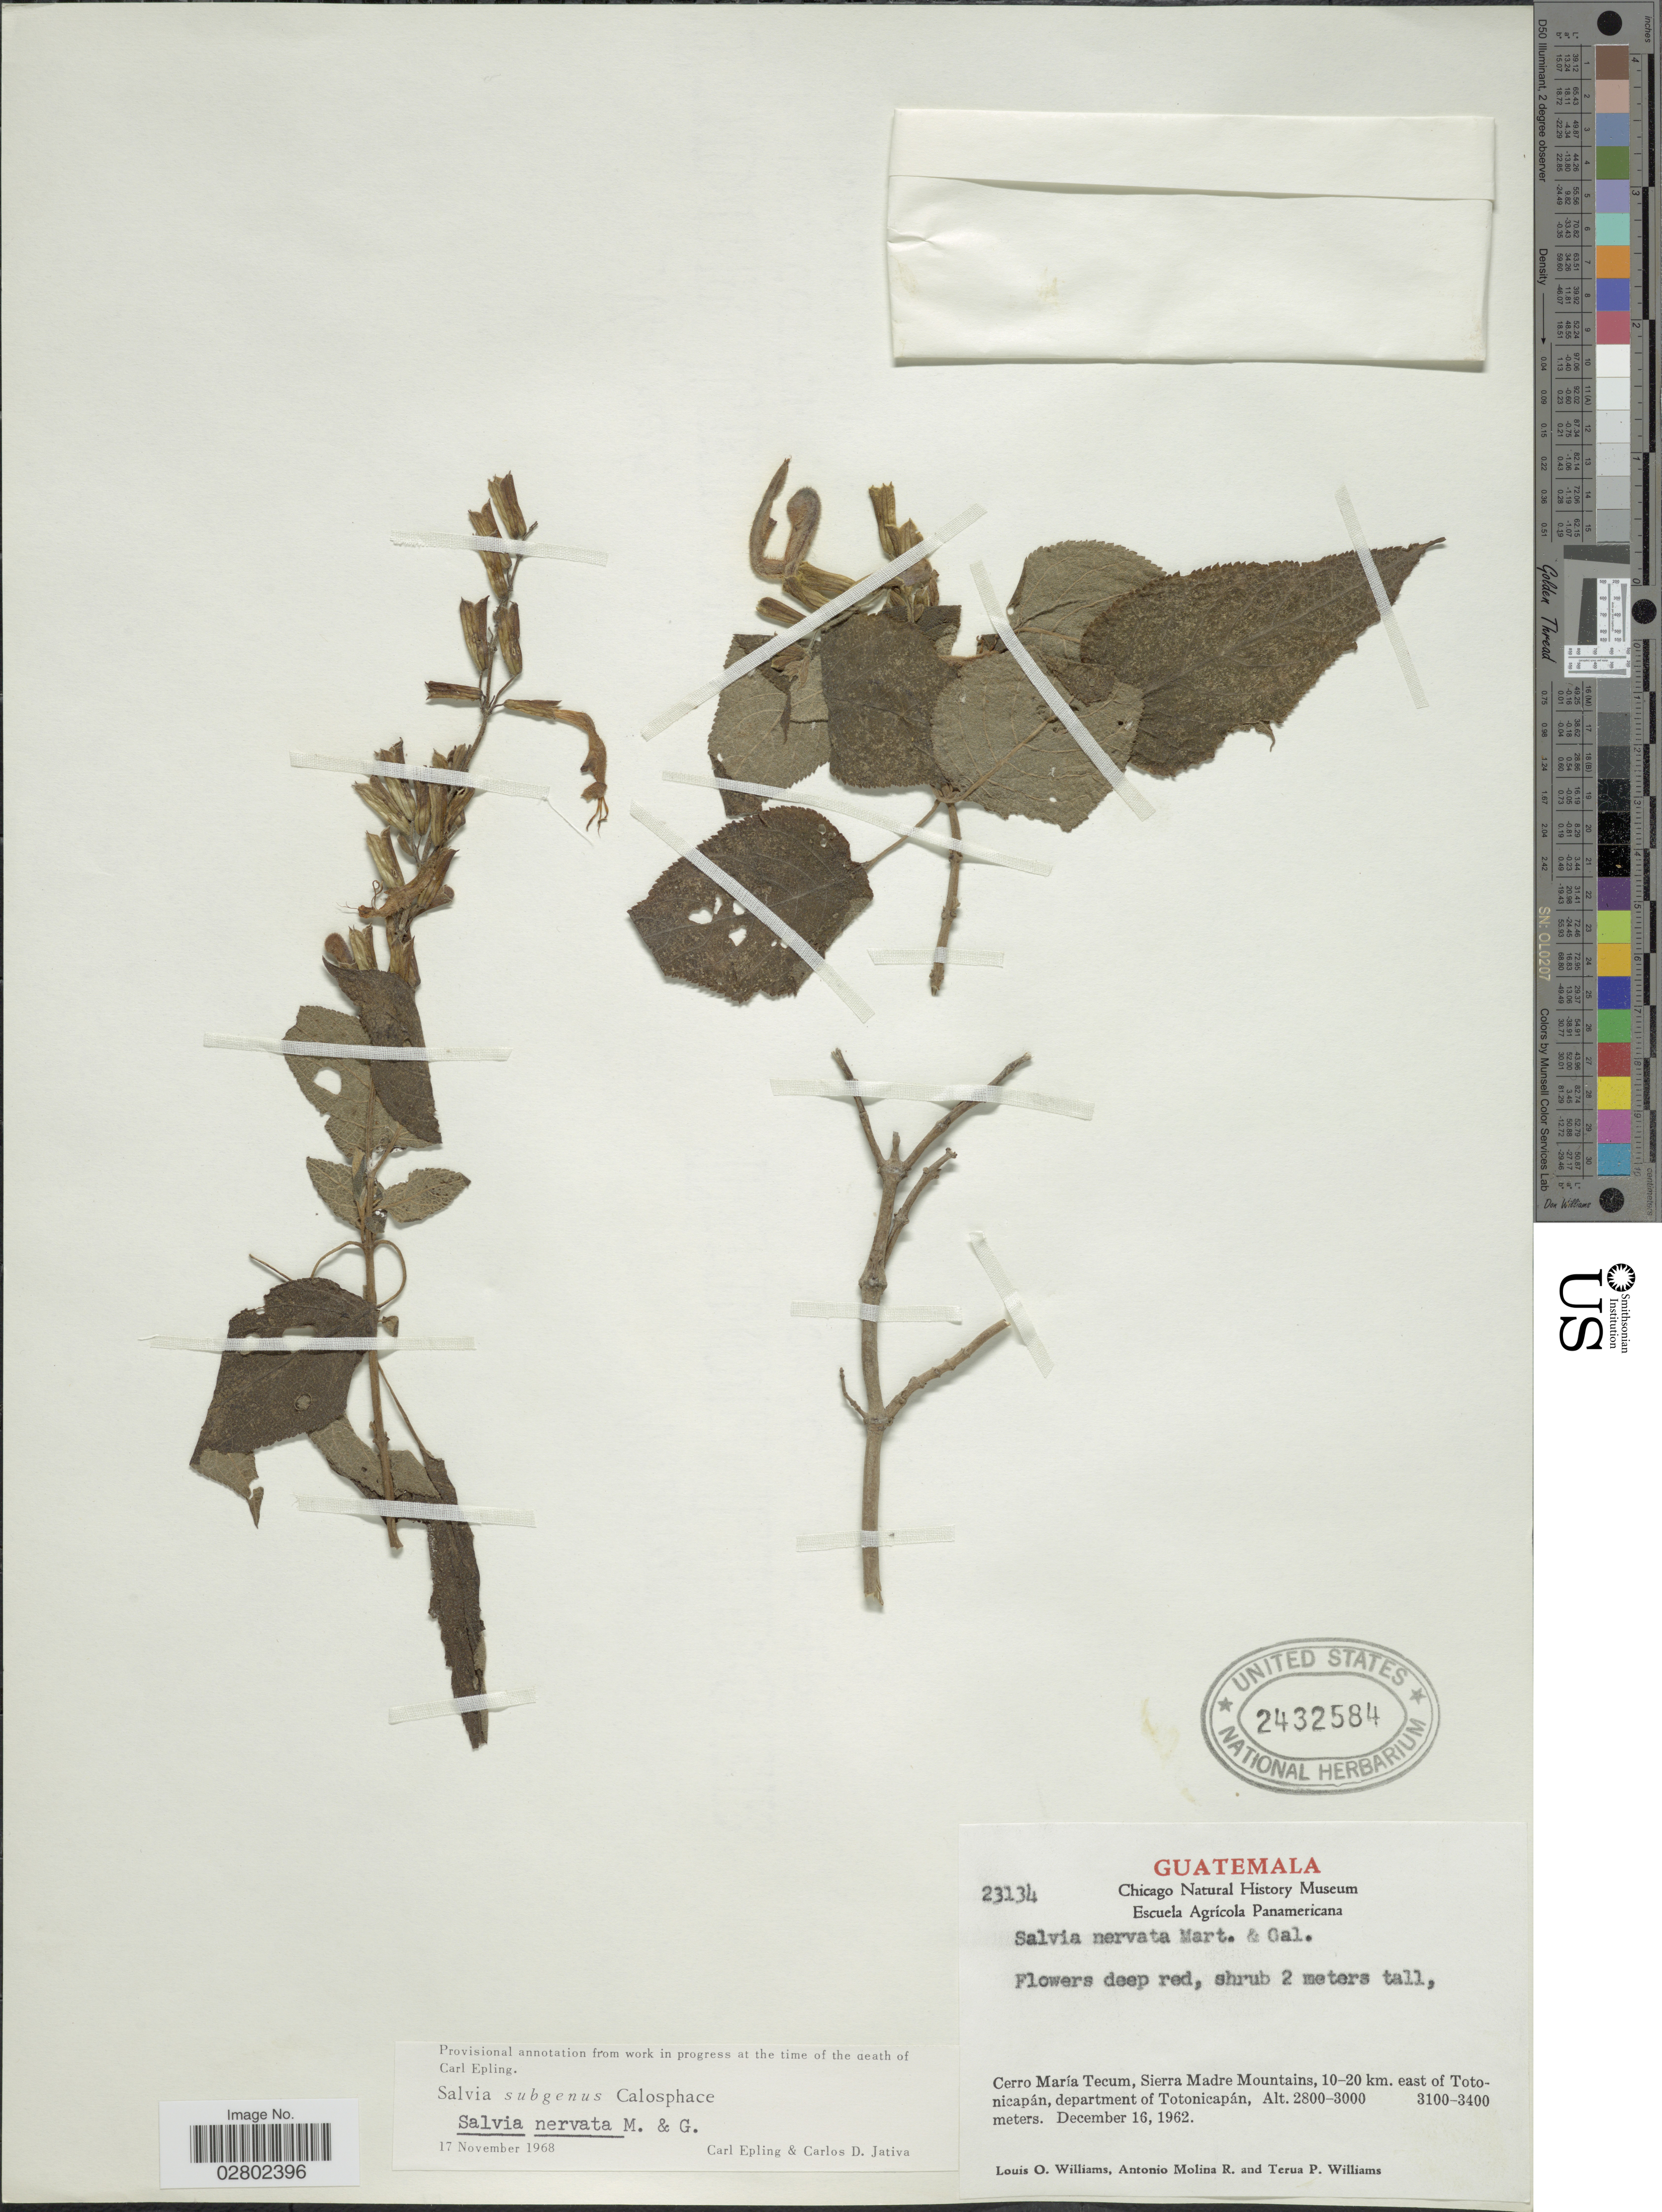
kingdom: Plantae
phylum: Tracheophyta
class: Magnoliopsida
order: Lamiales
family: Lamiaceae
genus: Salvia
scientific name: Salvia nervata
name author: M. Martens & Galeotti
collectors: L. O. Williams, A. Molina R. & T. P. Williams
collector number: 23134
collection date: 1962-12-16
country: Guatemala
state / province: Totonicapan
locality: Cerro María Tecum, Sierra Madre Mountains, 10-20 km. east of Totonicapán.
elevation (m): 2800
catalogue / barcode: US 2432584